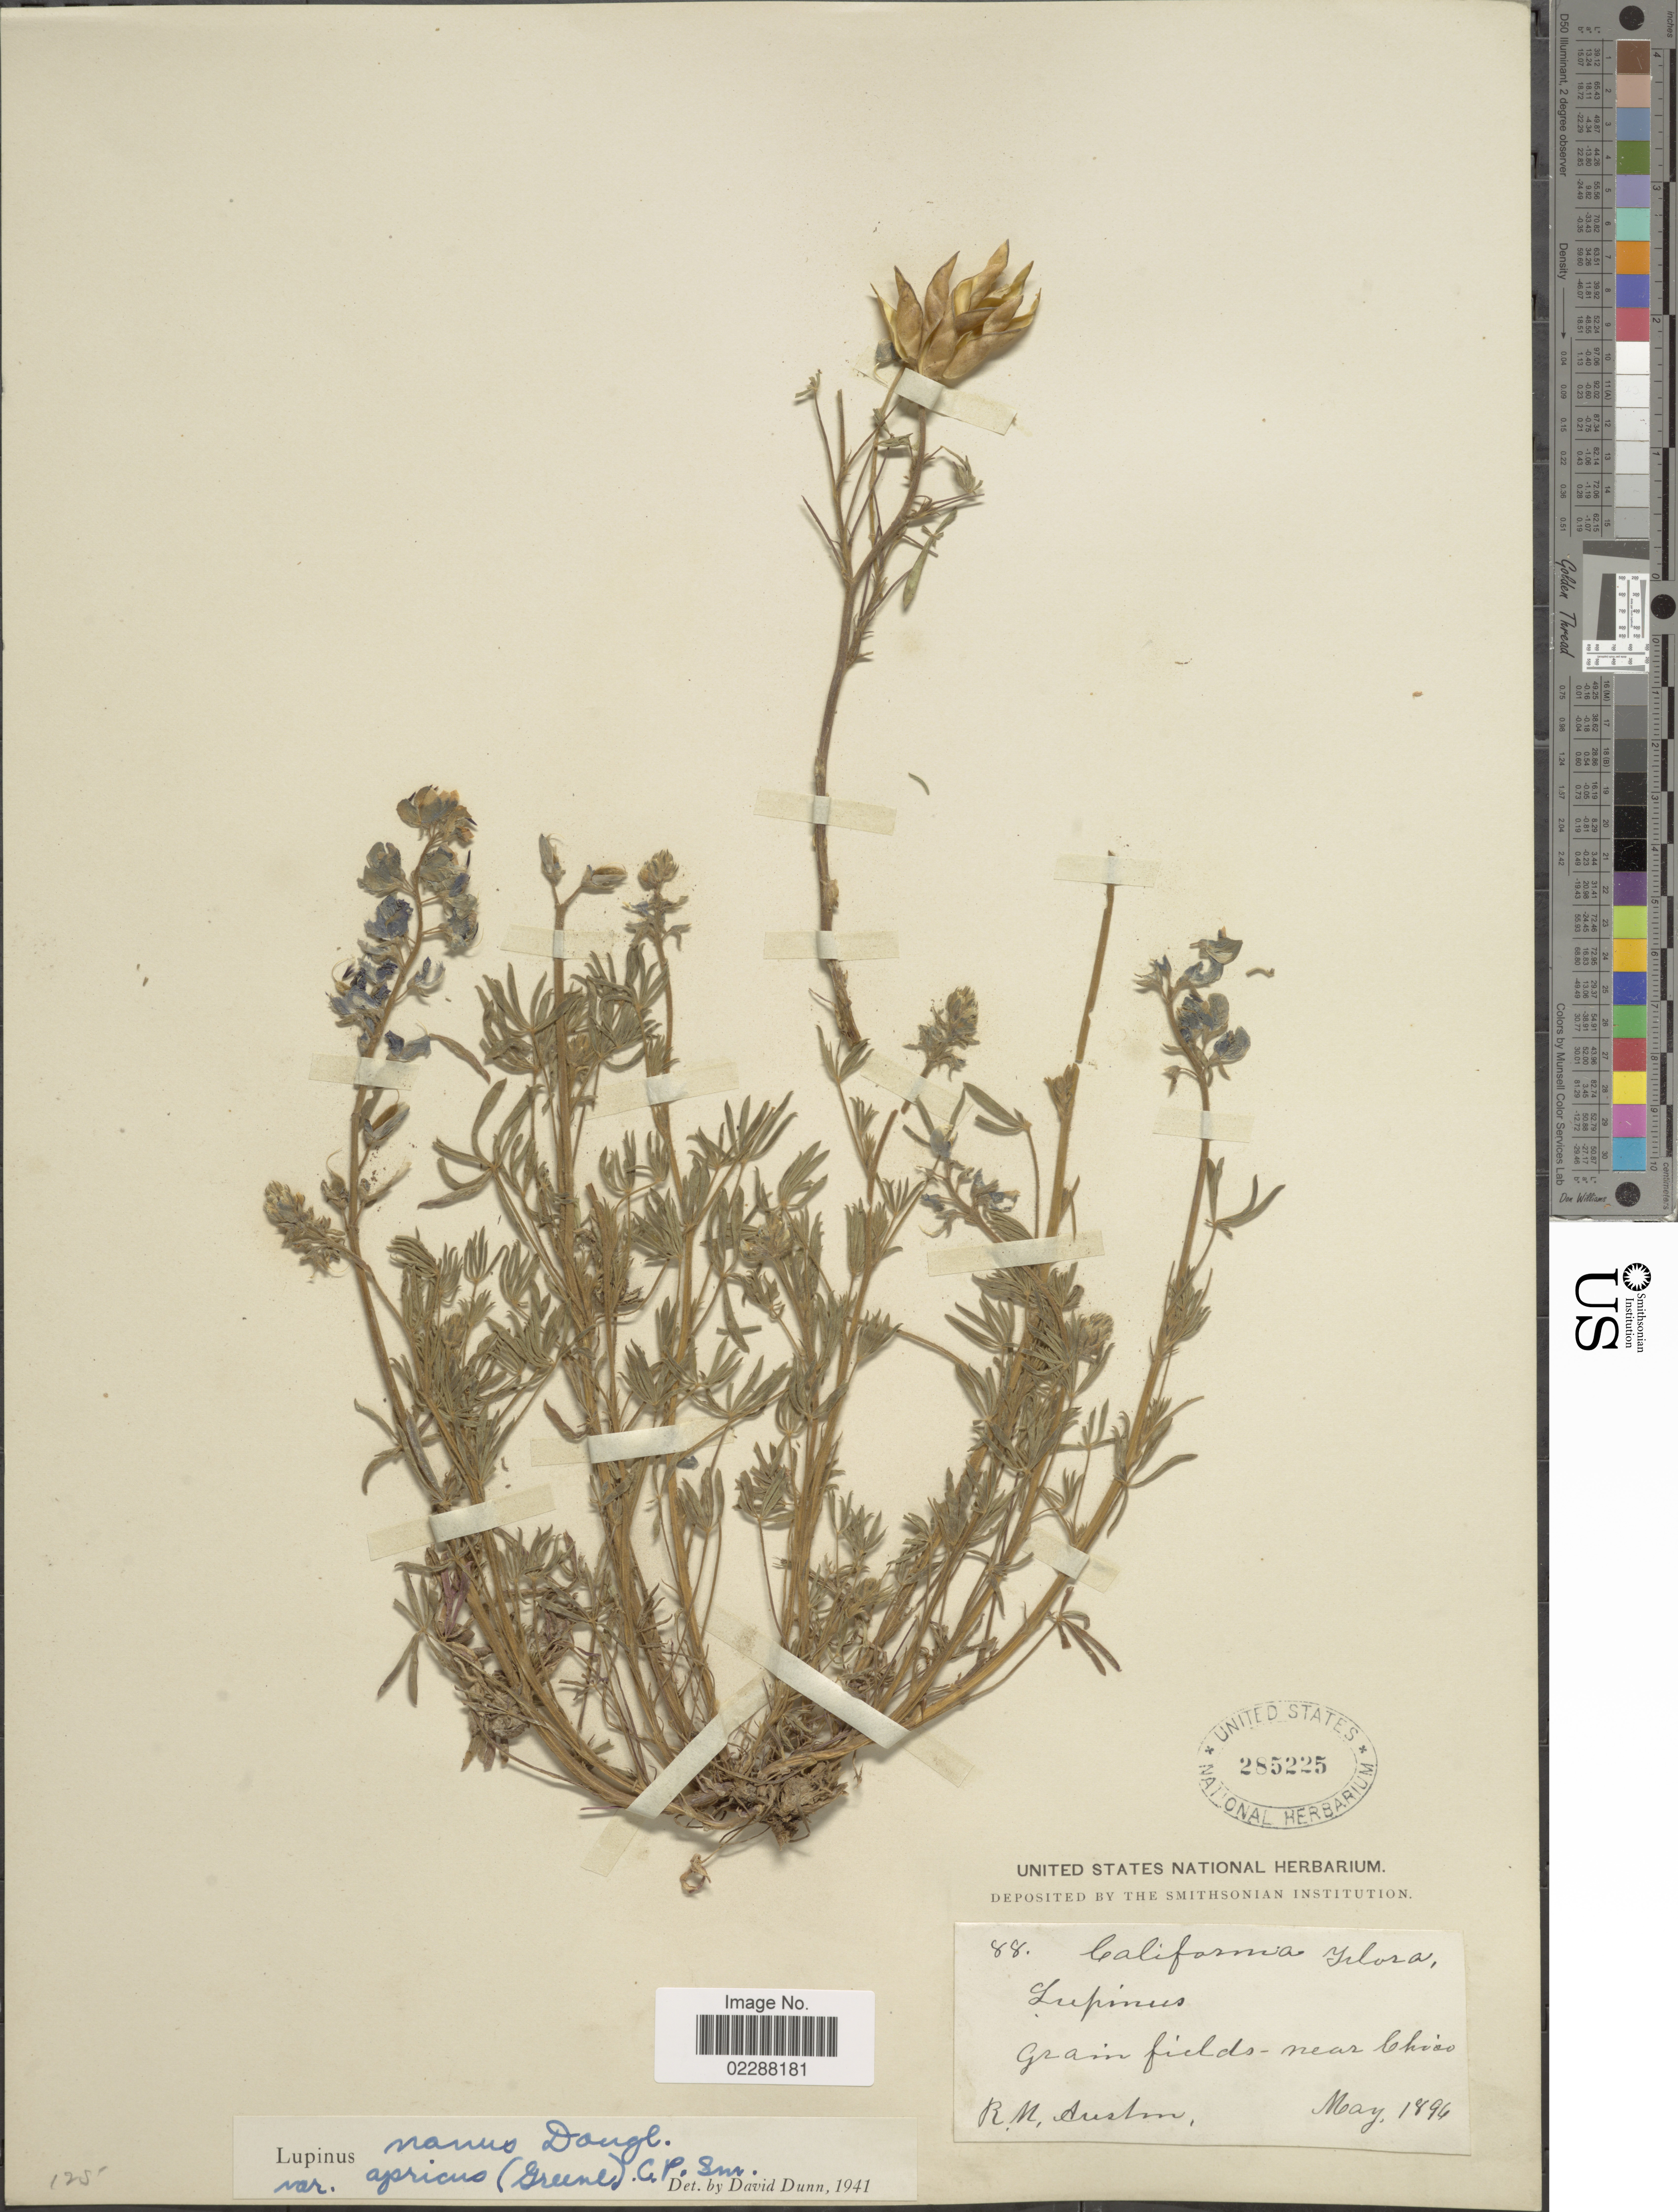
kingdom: Plantae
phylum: Tracheophyta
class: Magnoliopsida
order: Fabales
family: Fabaceae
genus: Lupinus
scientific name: Lupinus vallicola subsp. apricus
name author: (Greene) D.B. Dunn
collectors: R. Austin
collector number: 88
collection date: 1894-05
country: United States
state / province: California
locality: Gran fields near Choas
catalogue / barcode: US 285225